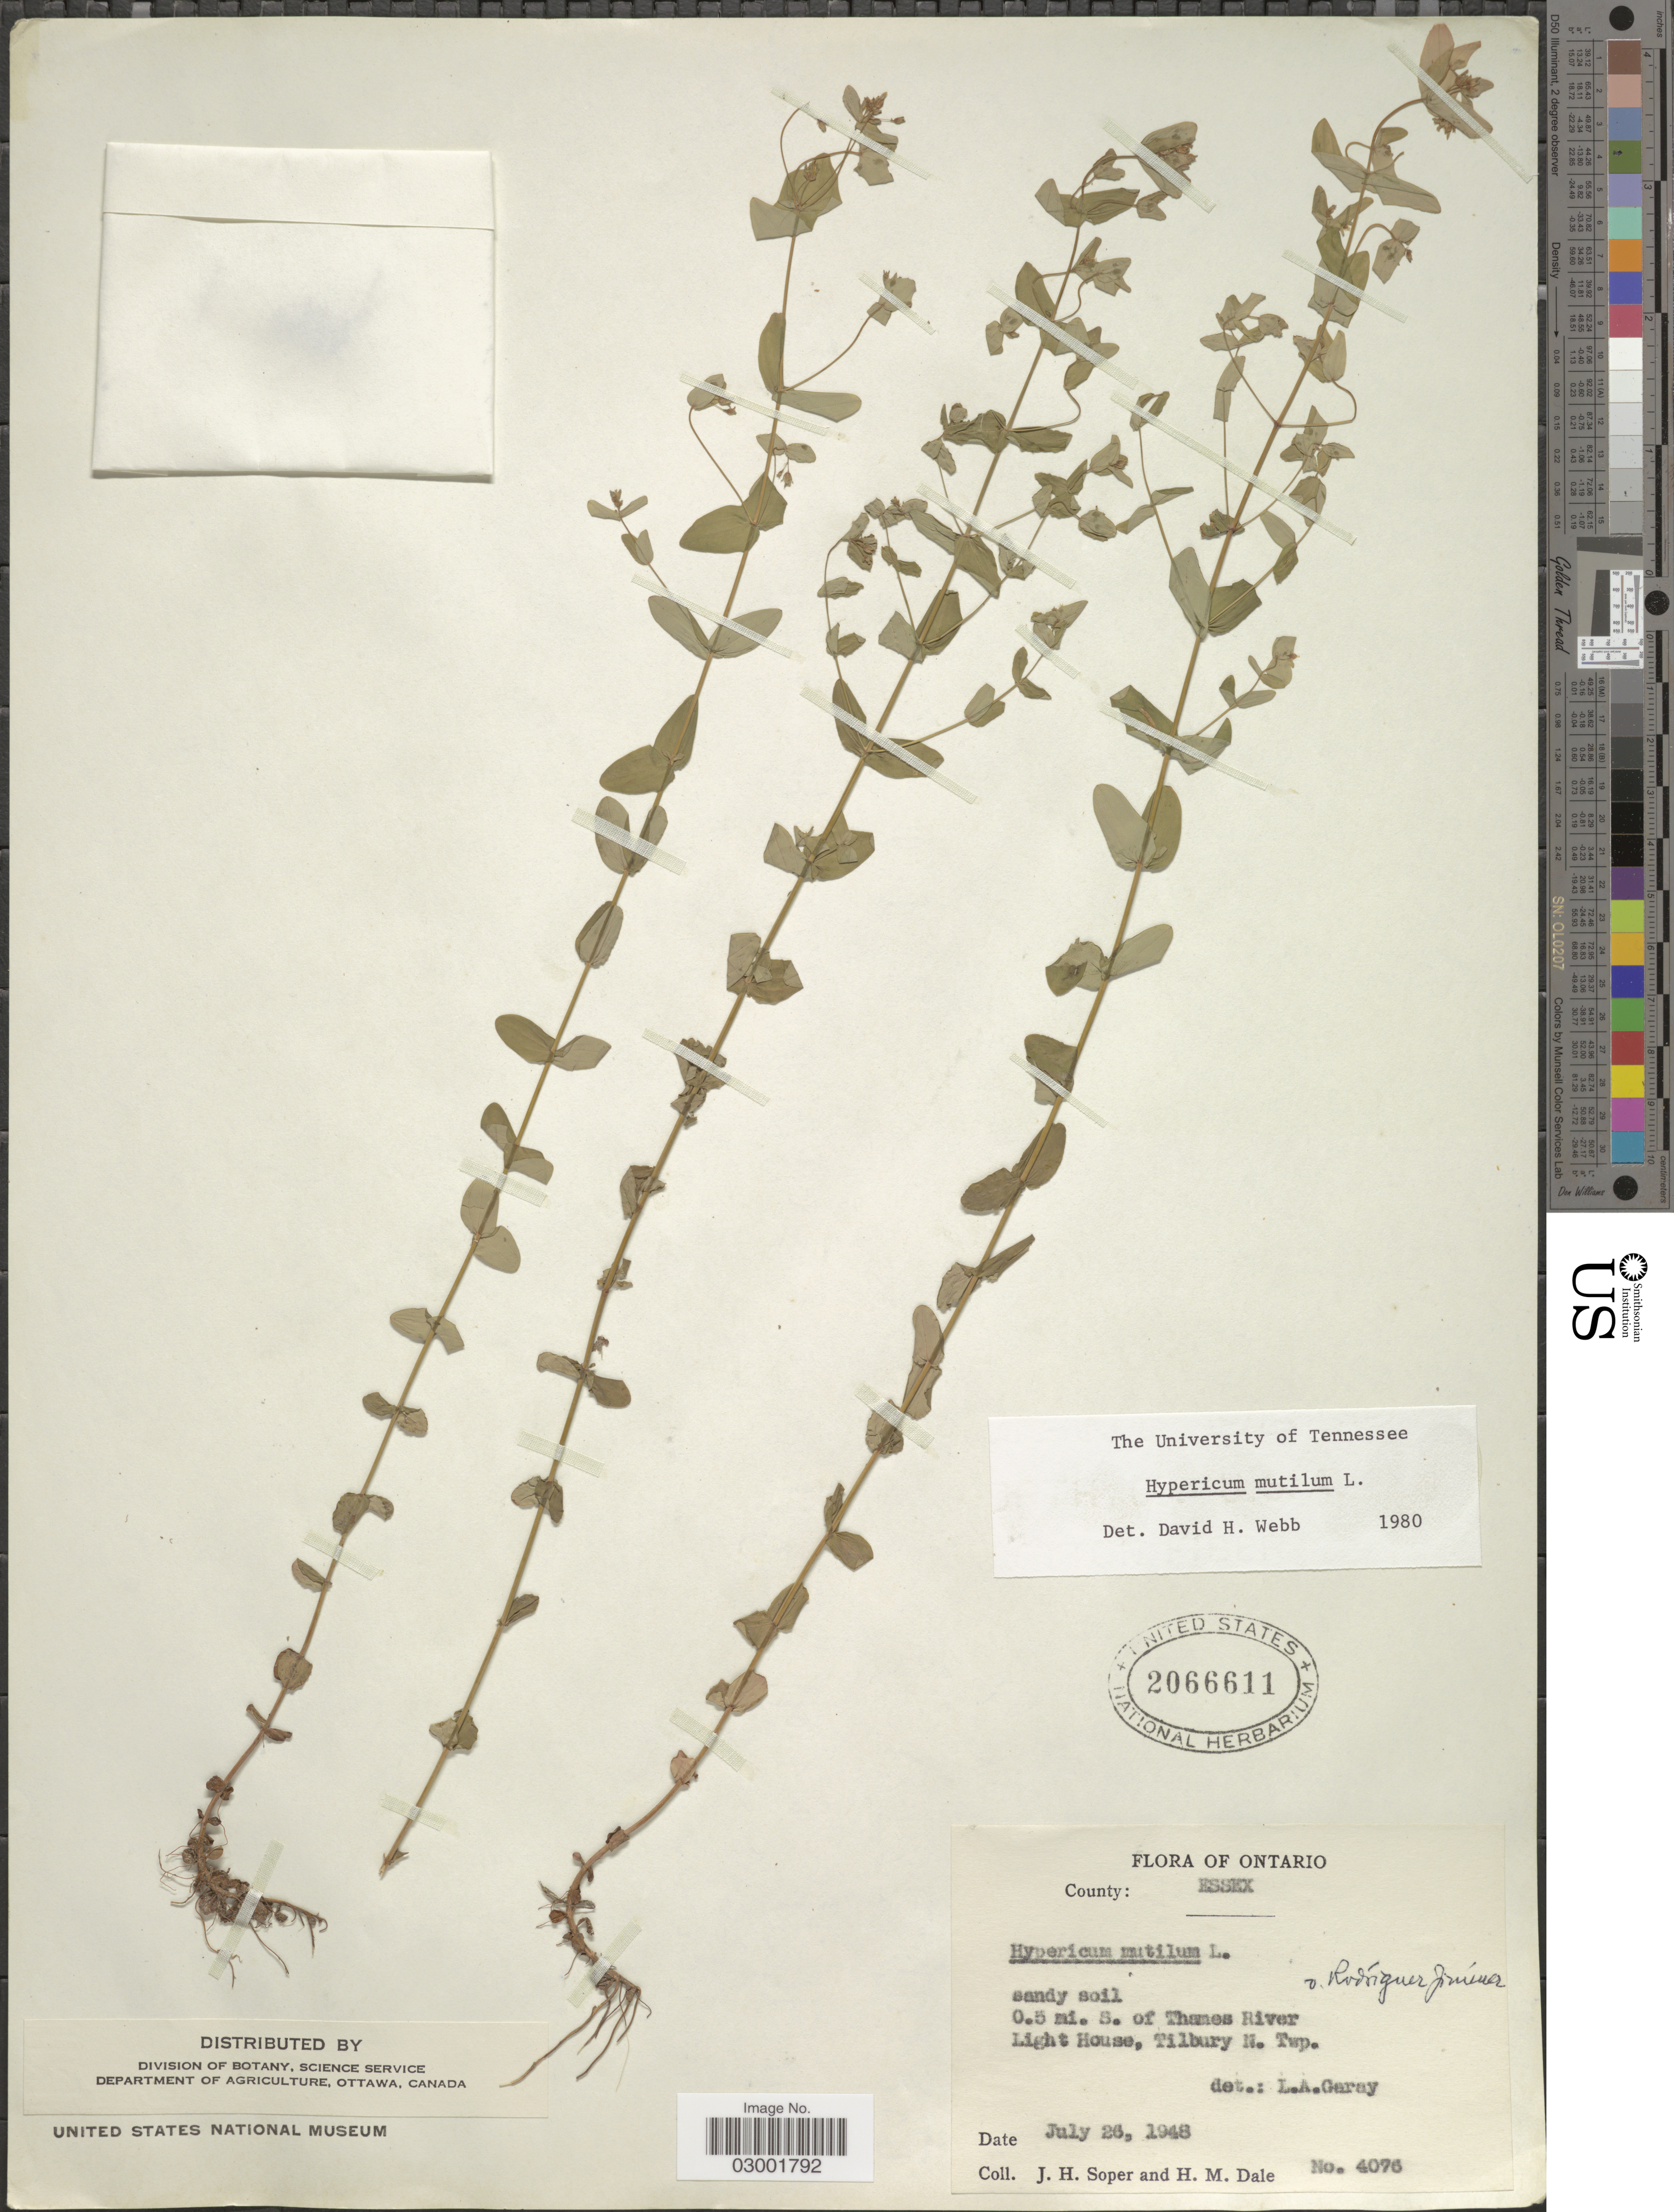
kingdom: Plantae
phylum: Tracheophyta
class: Magnoliopsida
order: Malpighiales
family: Hypericaceae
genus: Hypericum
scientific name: Hypericum mutilum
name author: L.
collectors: J. H. Soper & H. M. Dale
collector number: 4076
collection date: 1948-07-26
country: Canada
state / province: Ontario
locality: County: Essex. 0.5 mi. S. of Thames River. Light House, Tibury N. Twp.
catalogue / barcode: US 2066611